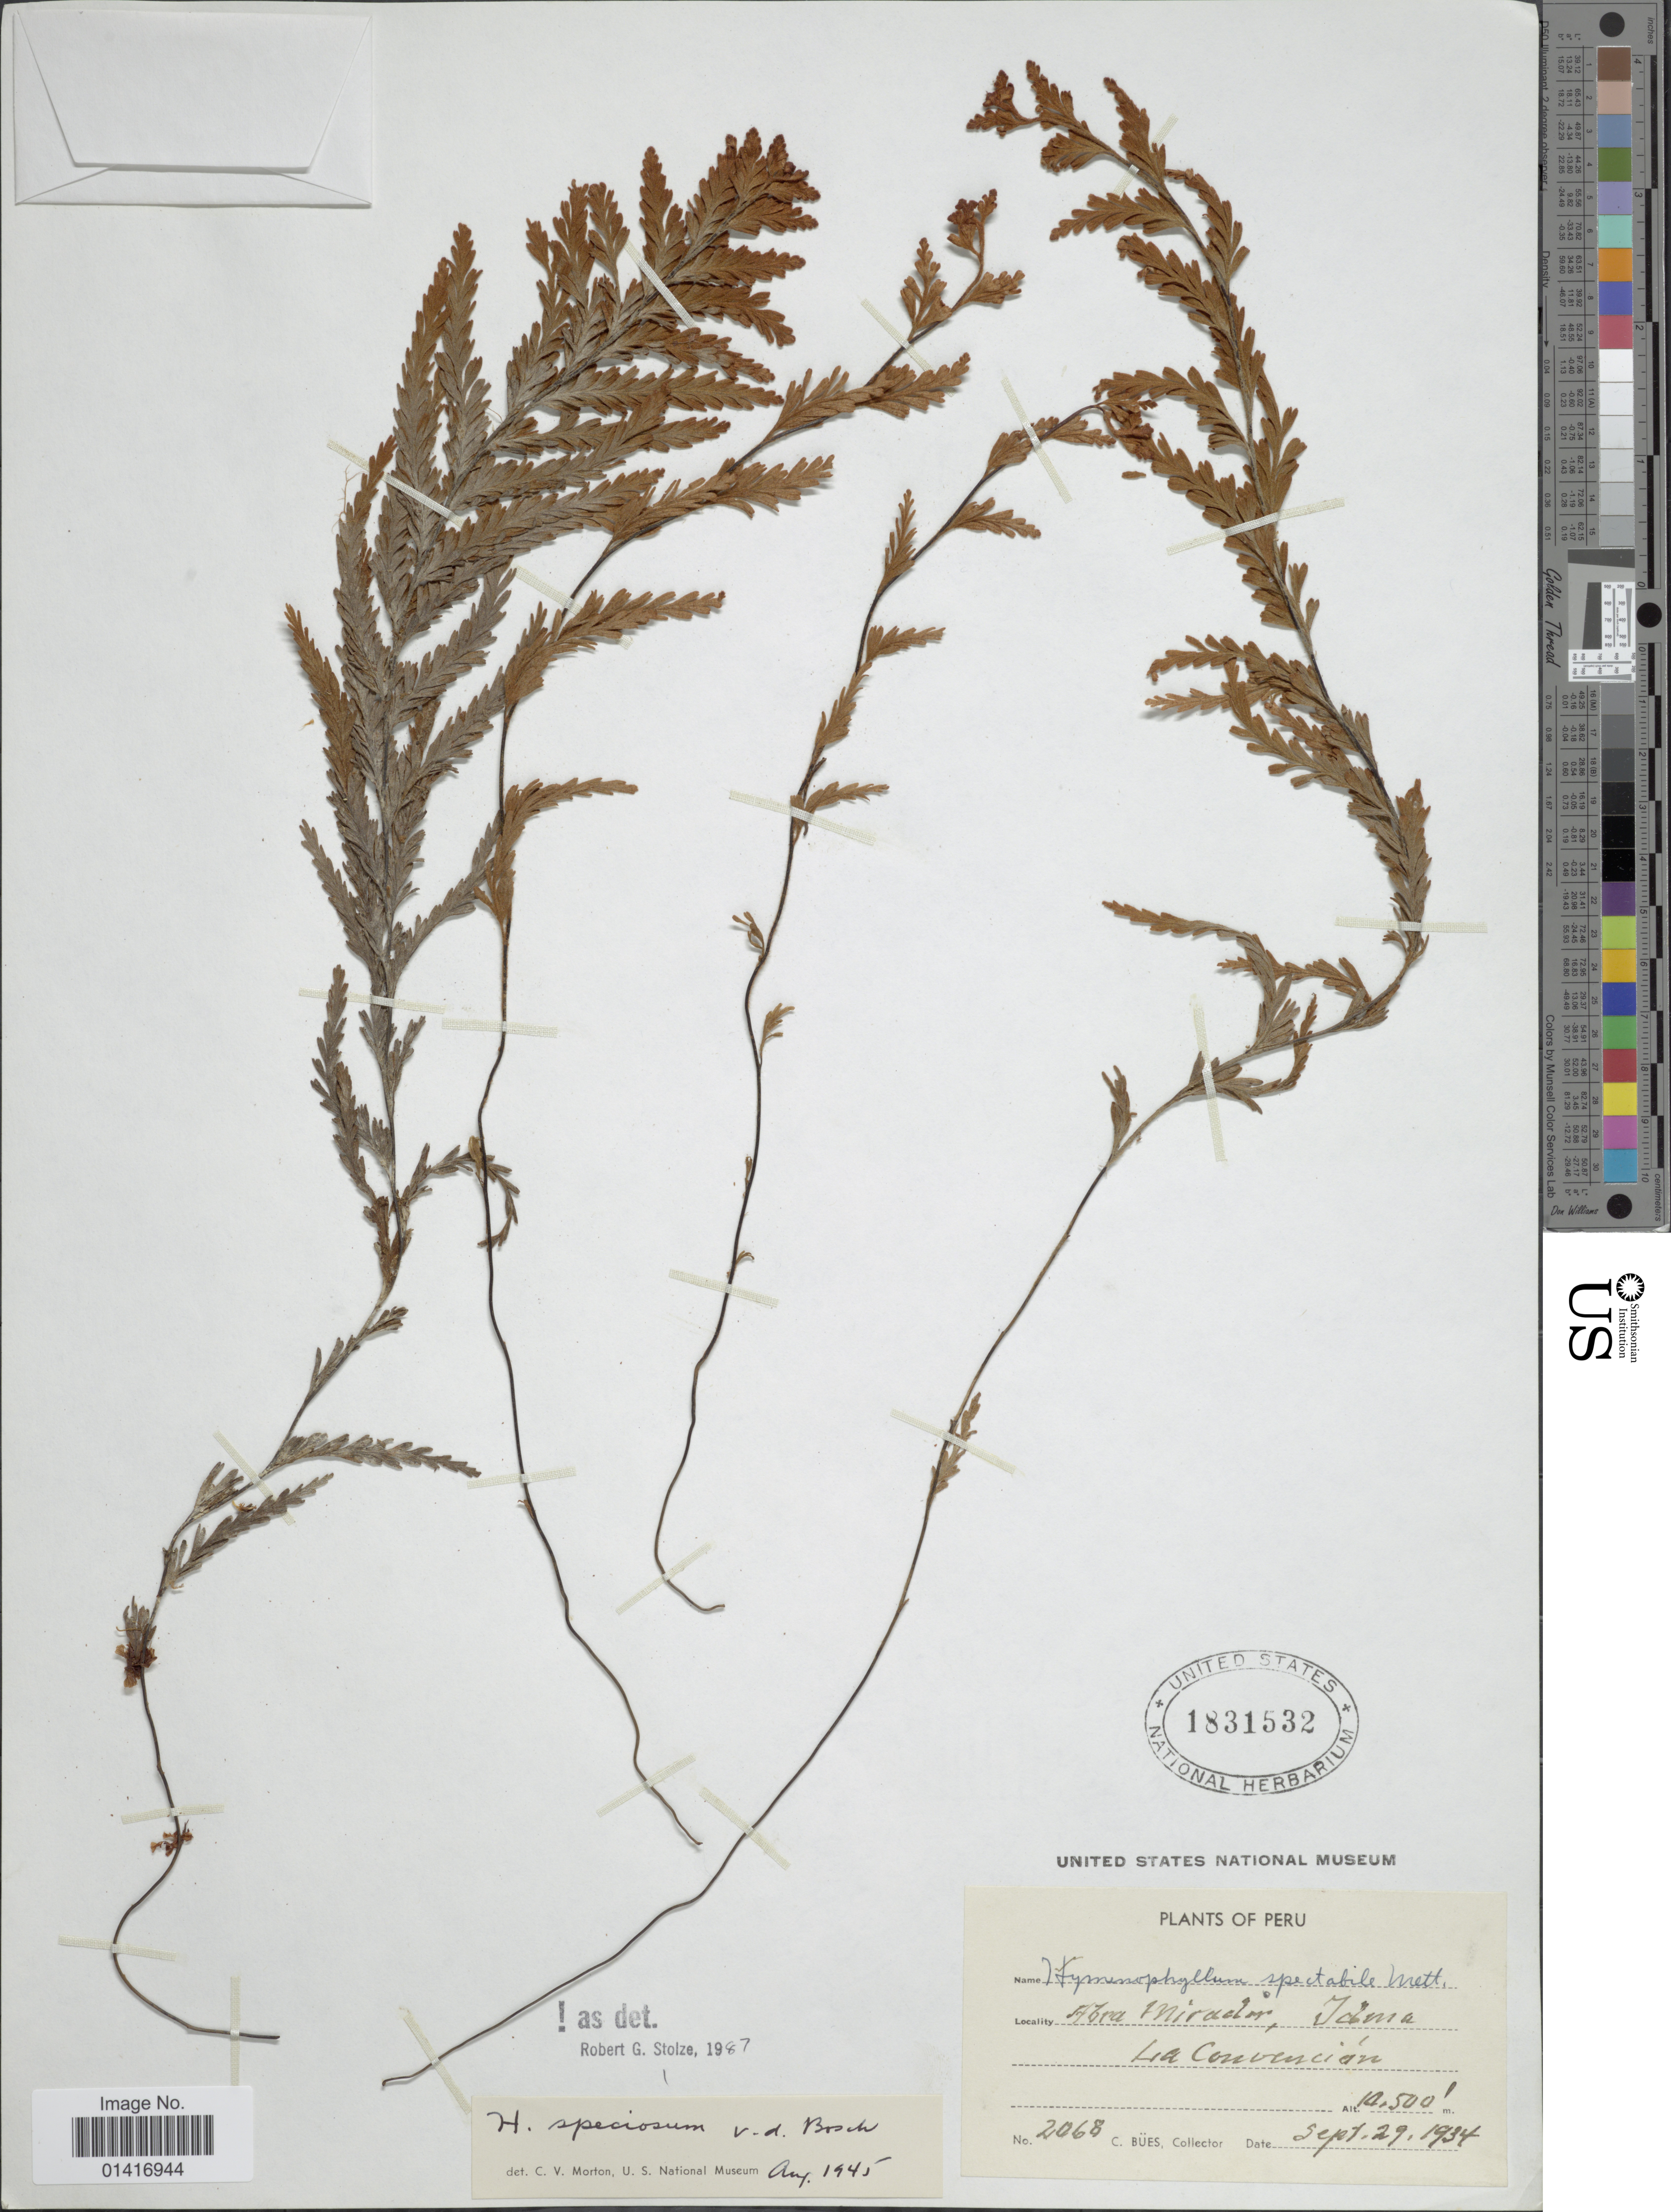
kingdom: Plantae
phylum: Tracheophyta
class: Polypodiopsida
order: Hymenophyllales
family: Hymenophyllaceae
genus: Hymenophyllum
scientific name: Hymenophyllum speciosum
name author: Bosch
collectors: C. Bues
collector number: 2068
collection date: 1934-09-29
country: Peru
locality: Abra Mirador, Idma La Convención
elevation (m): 3200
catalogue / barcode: US 1831532